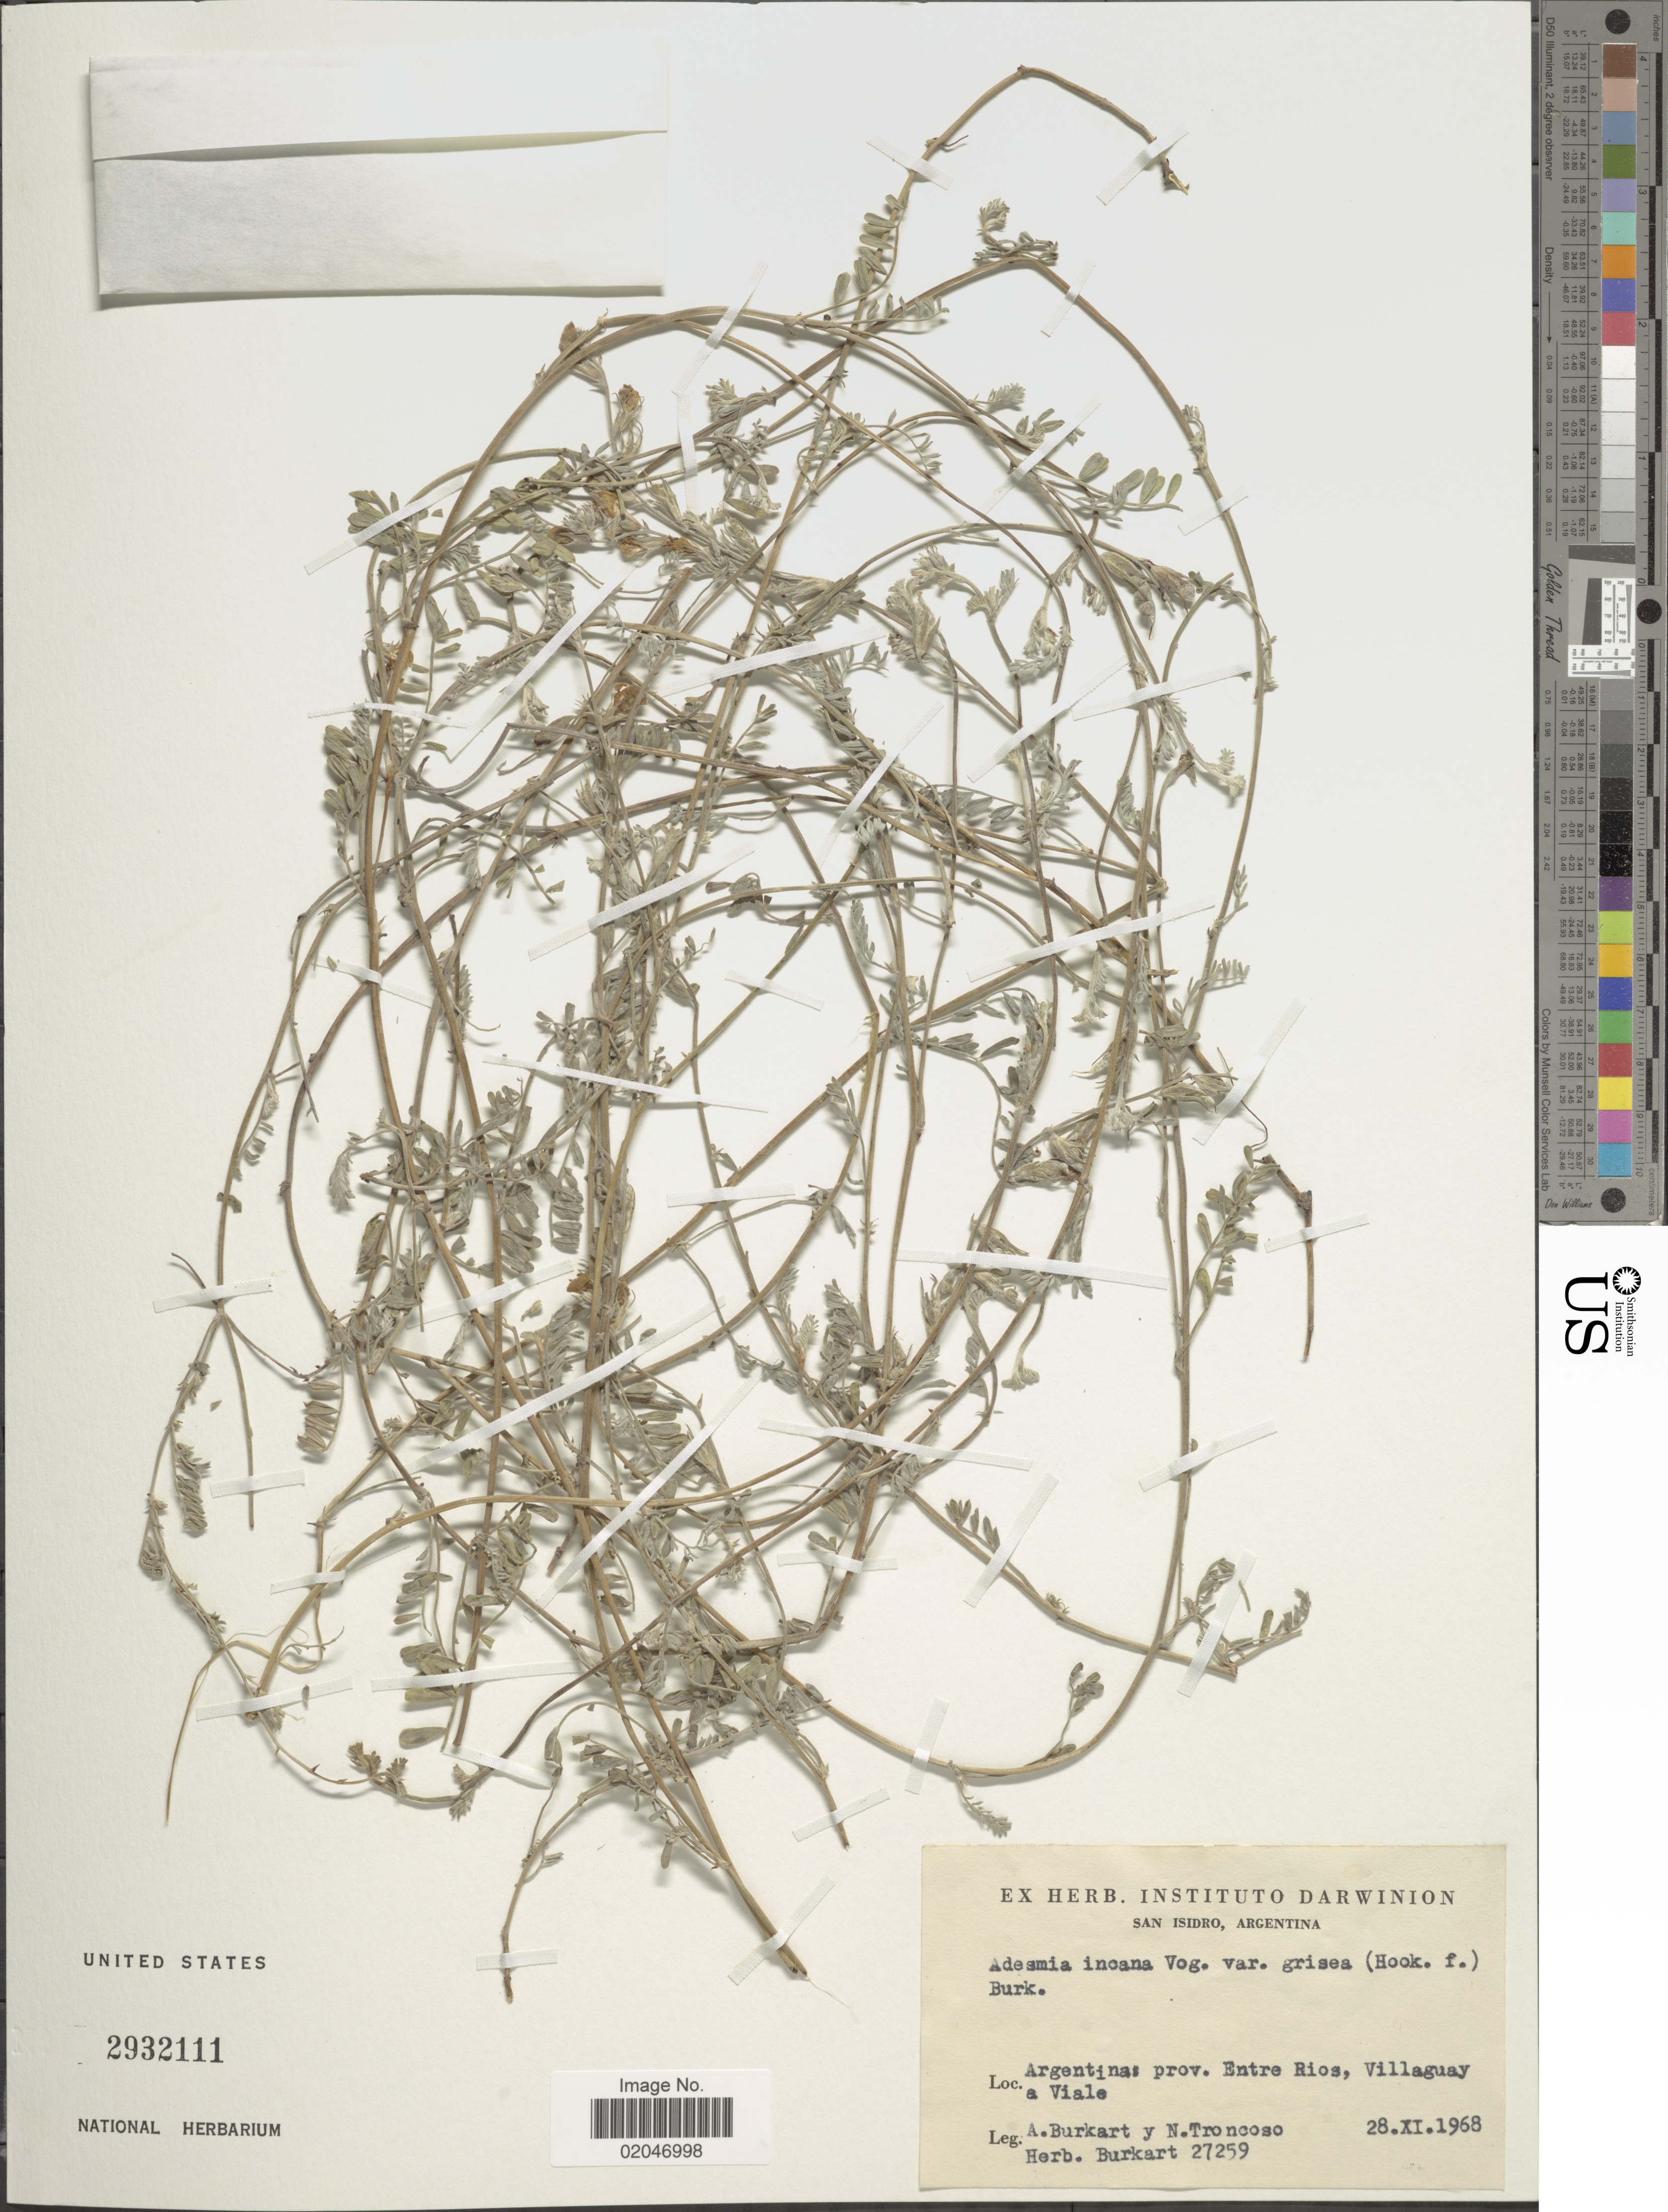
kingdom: Plantae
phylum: Tracheophyta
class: Magnoliopsida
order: Fabales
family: Fabaceae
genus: Adesmia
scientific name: Adesmia incana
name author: Vogel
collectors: A. E. Burkart & N. Troncoso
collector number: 27259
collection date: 1968-11-28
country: Argentina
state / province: Entre Rios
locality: Villaguay a Viale.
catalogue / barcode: US 2932111